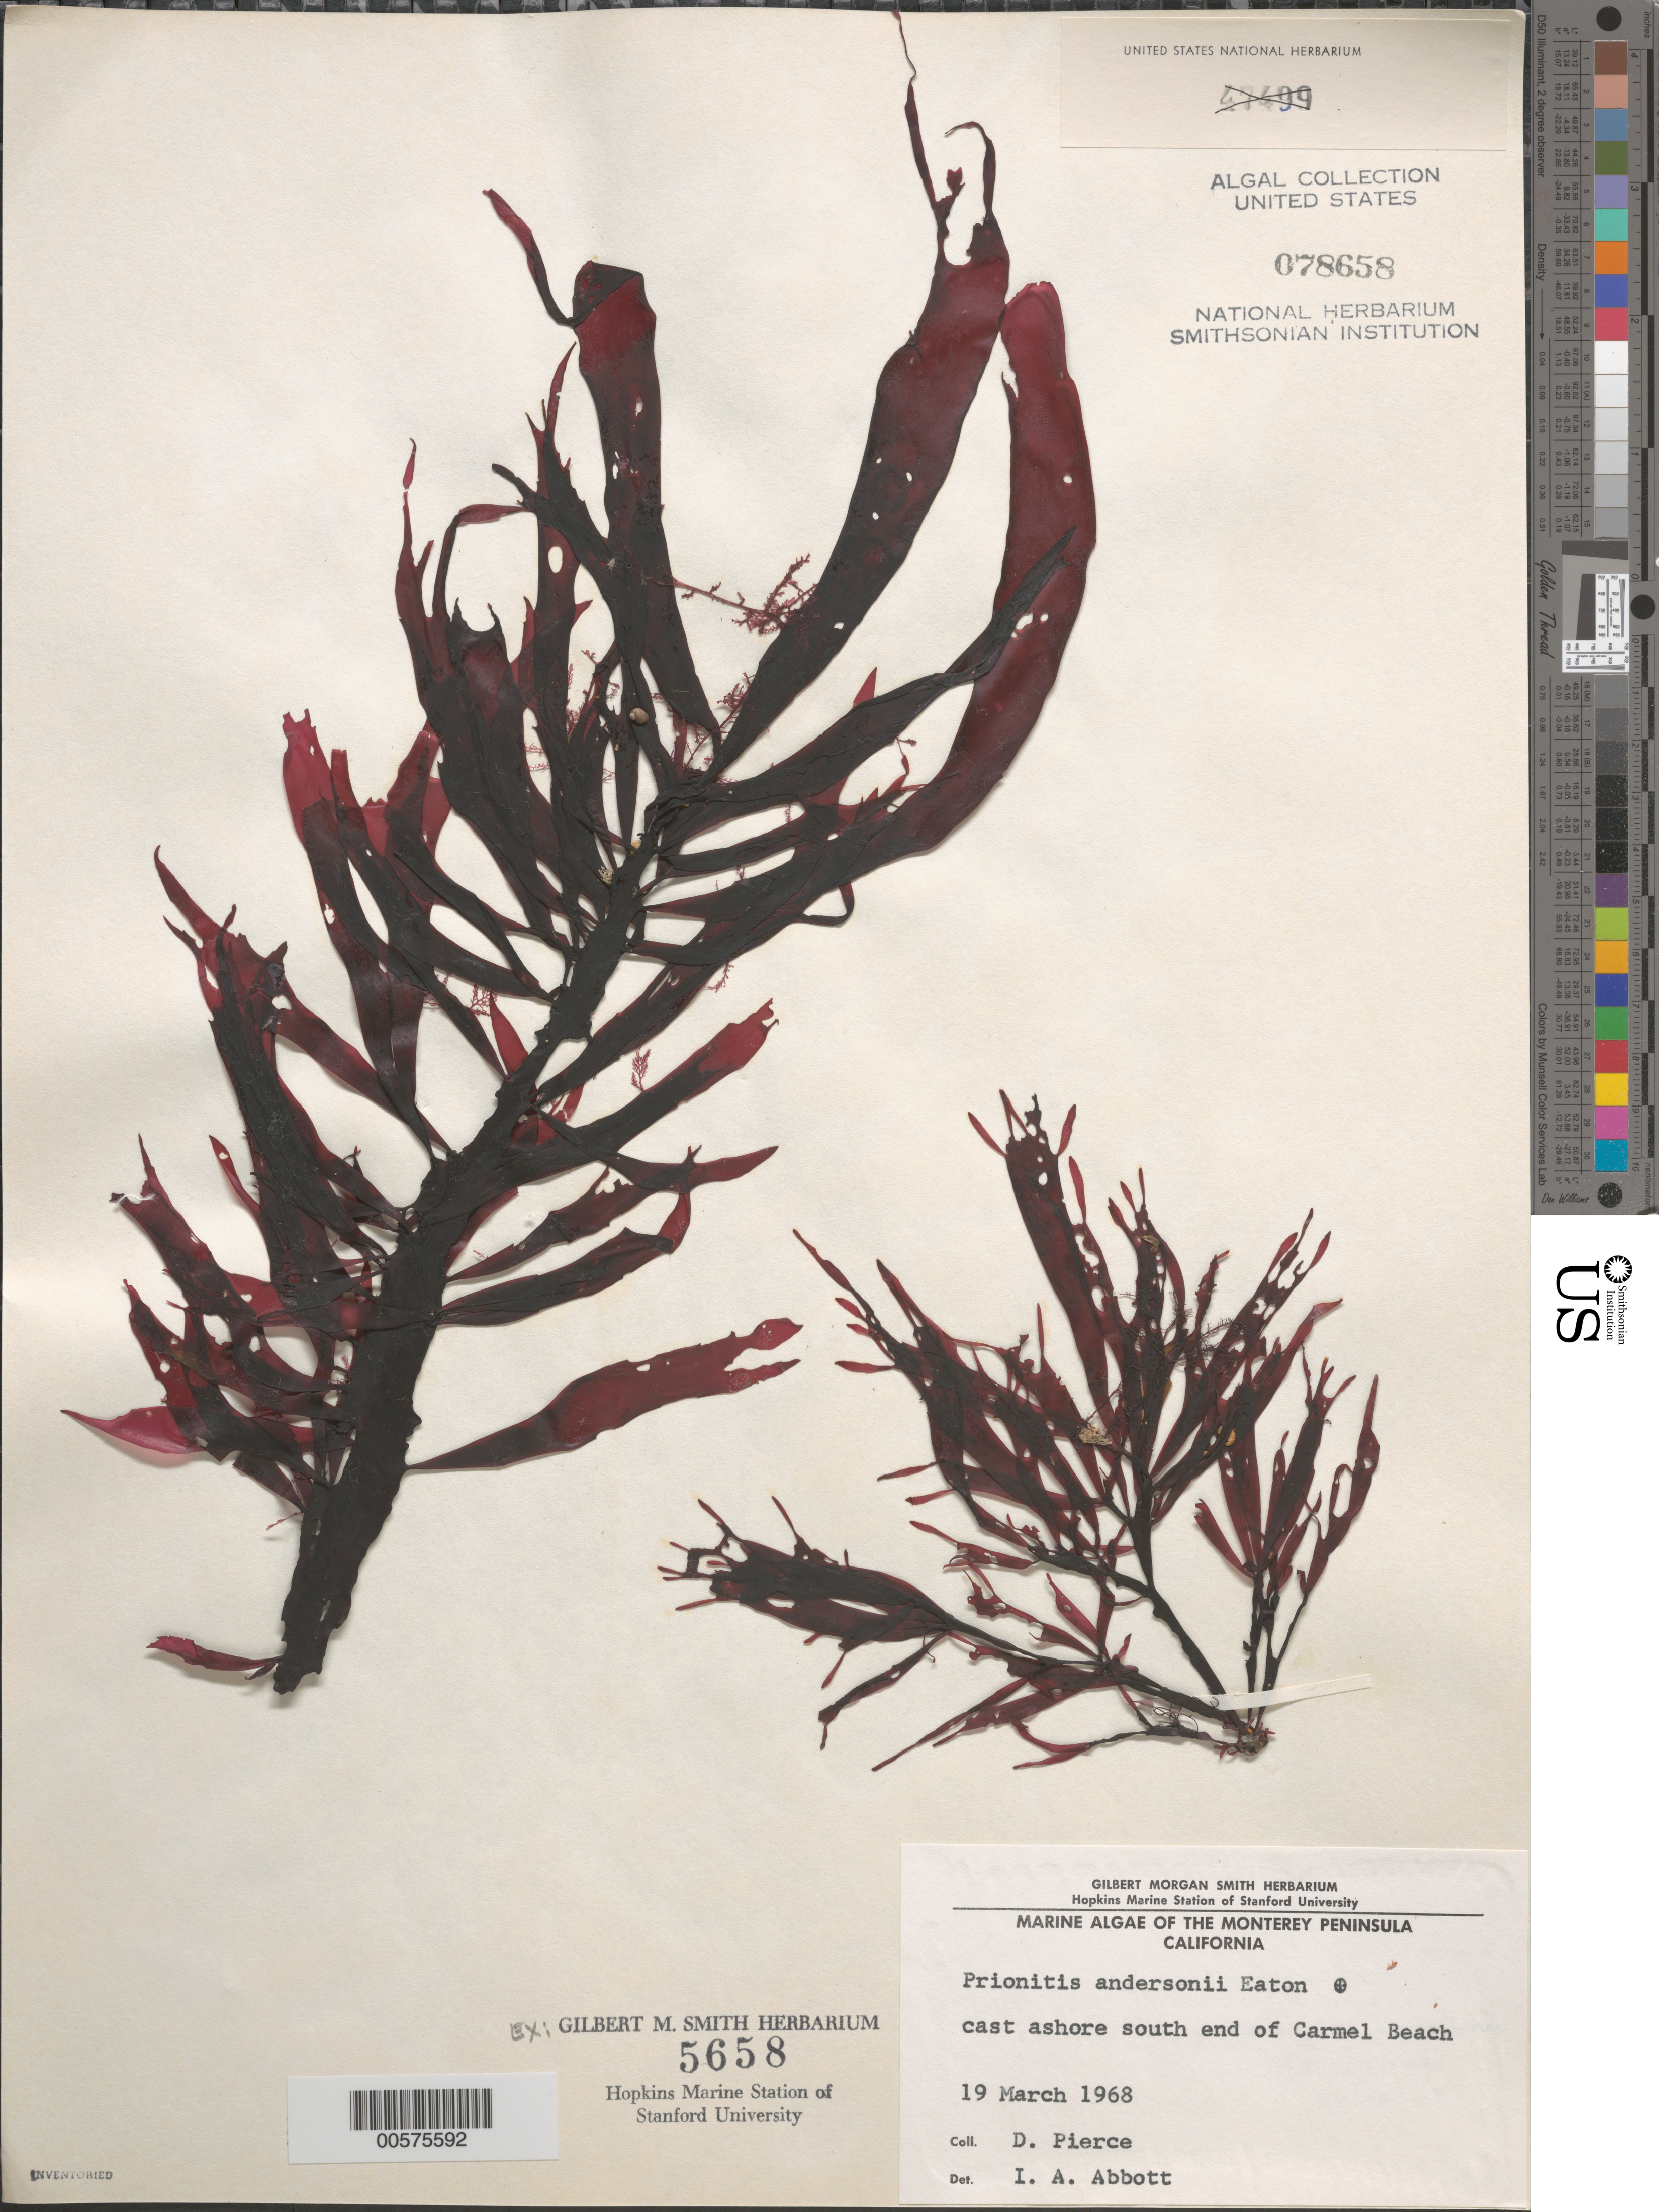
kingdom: Plantae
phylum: Rhodophyta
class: Florideophyceae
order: Cryptonemiales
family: Cryptonemiaceae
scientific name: Prionitis sternbergii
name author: (C. Agardh) J. Agardh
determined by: Algae name updating Project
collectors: D. Pierce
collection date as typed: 19 Mar 1968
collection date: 1968-03-19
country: United States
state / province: California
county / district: Monterey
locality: Carmel Beach, south end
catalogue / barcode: US 78658